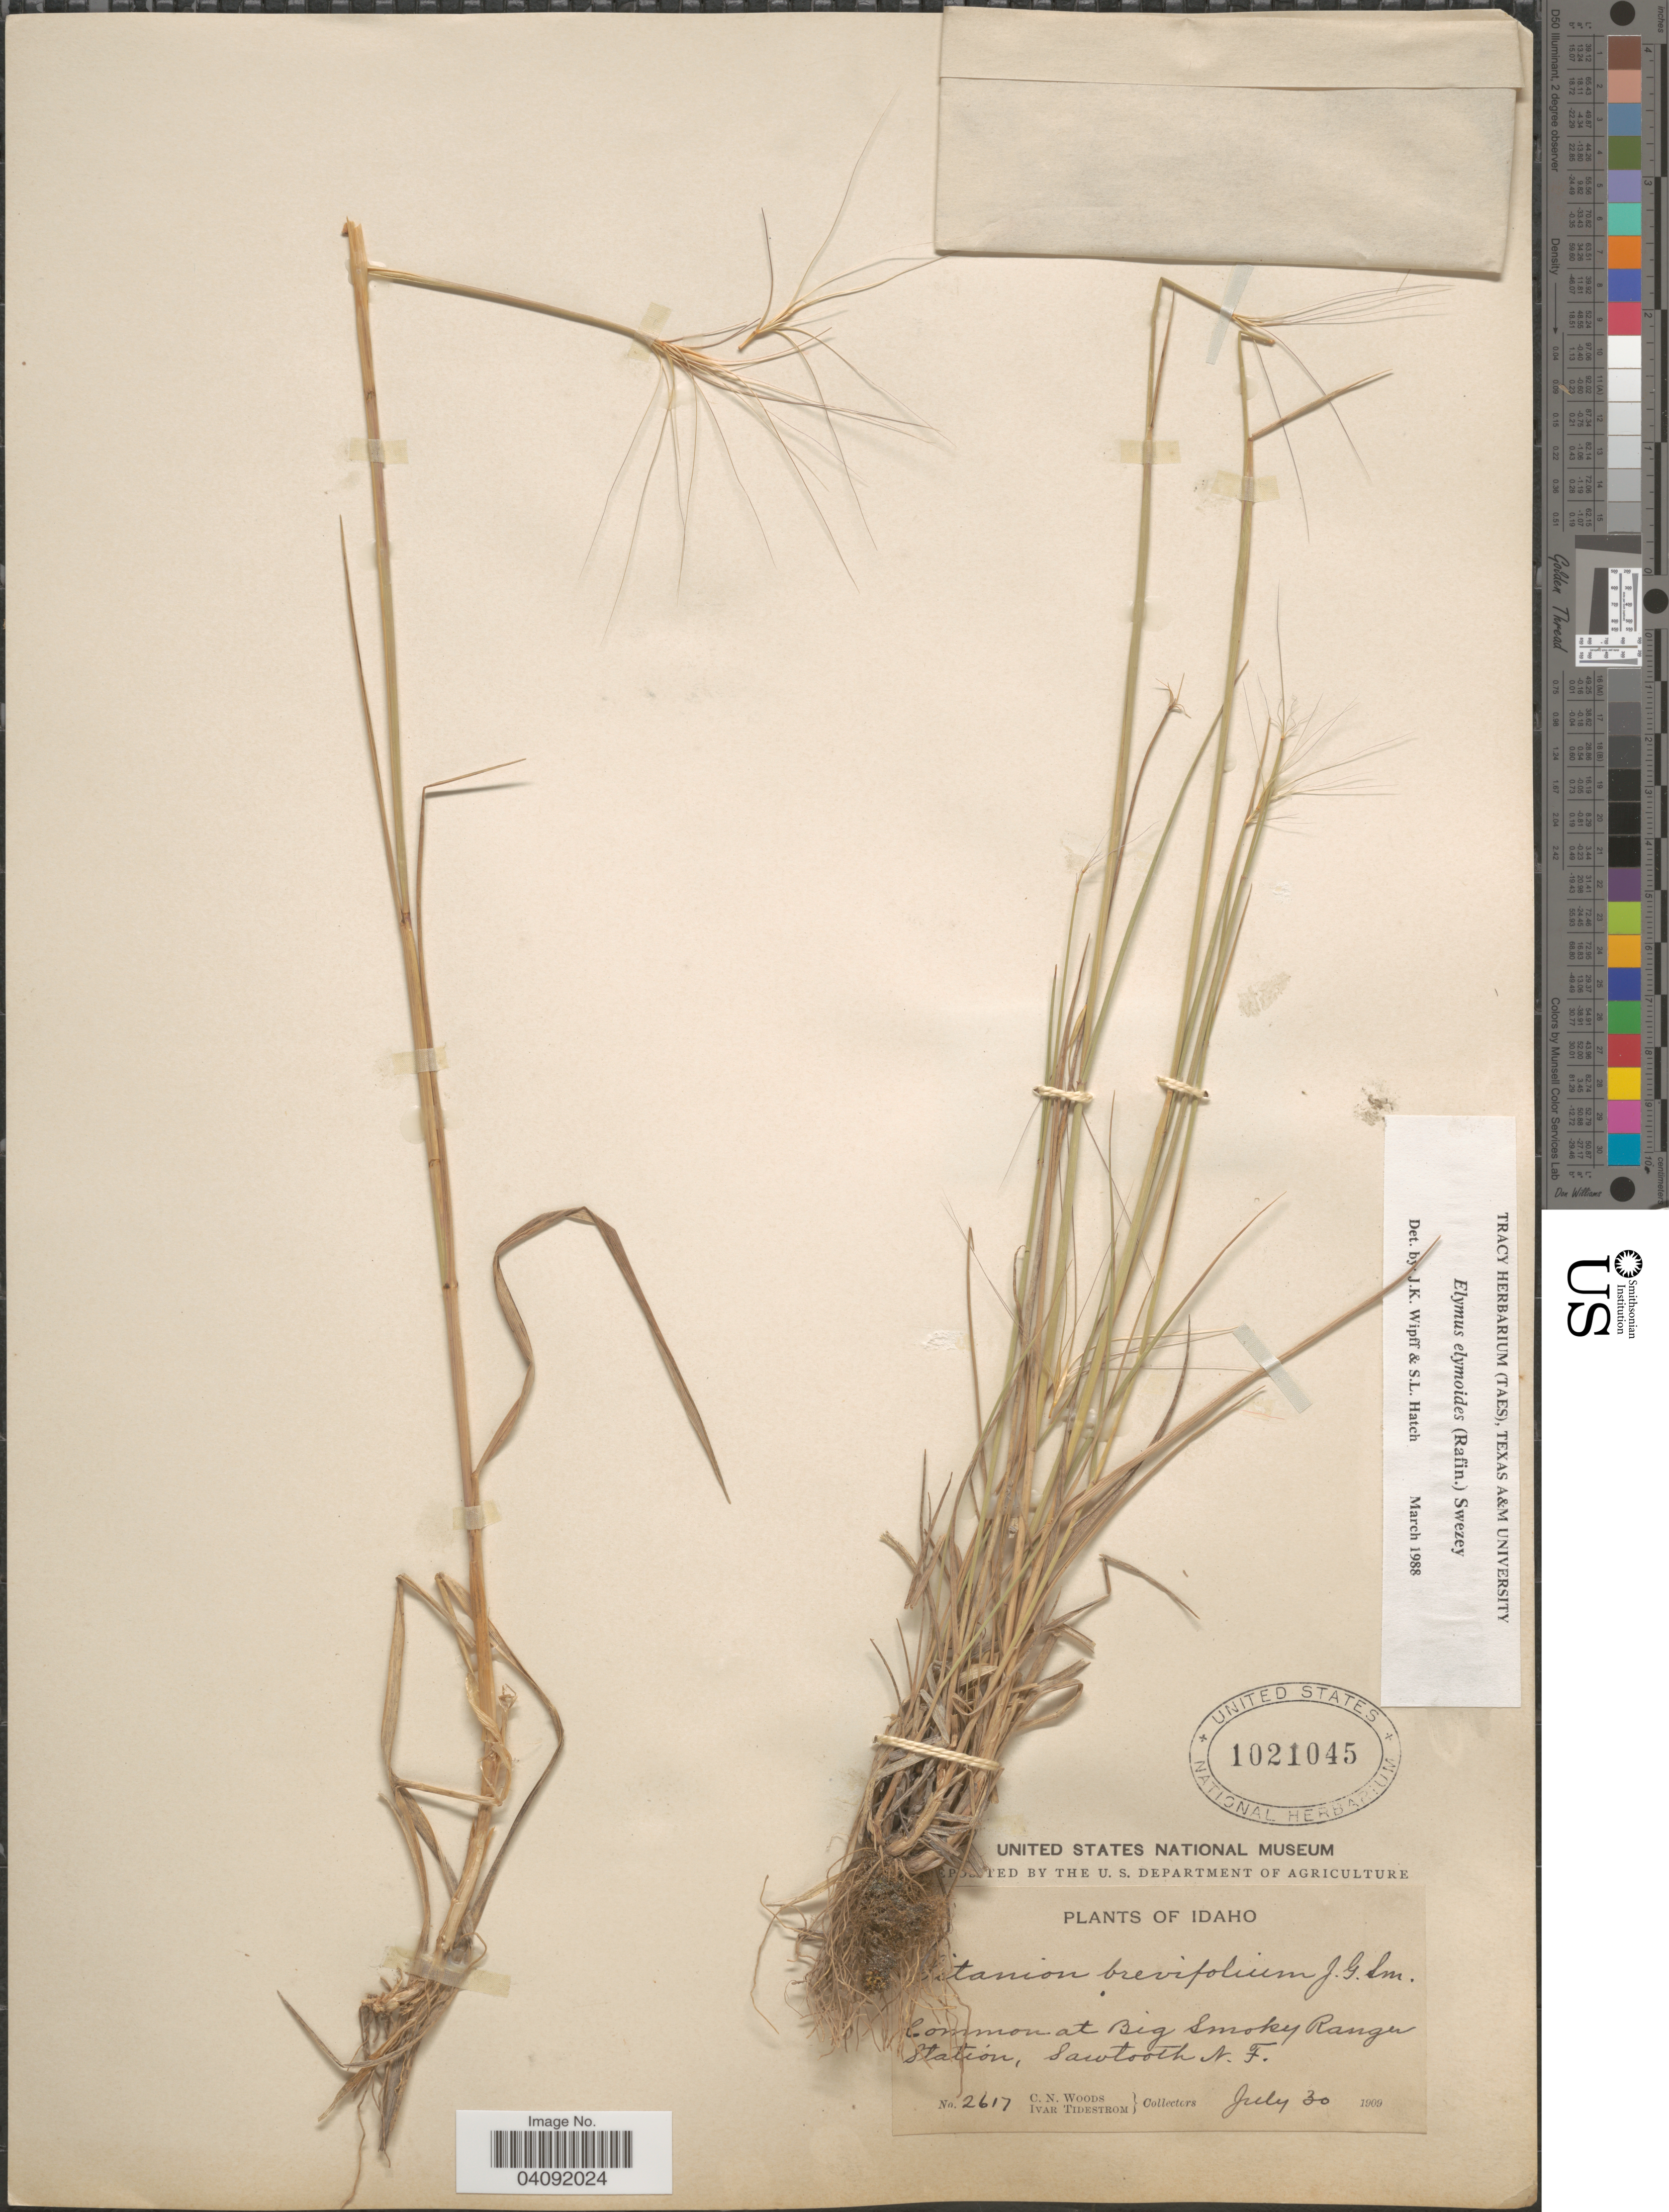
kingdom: Plantae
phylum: Tracheophyta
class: Liliopsida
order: Poales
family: Poaceae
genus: Elymus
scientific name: Elymus elymoides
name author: (Raf.) Swezey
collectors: C. Woods & I. F. Tidestrom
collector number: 2617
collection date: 1909-07-30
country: United States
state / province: Idaho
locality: Common at Big Smoky Ranger Station, Sawtooth N. F.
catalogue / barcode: US 1021045